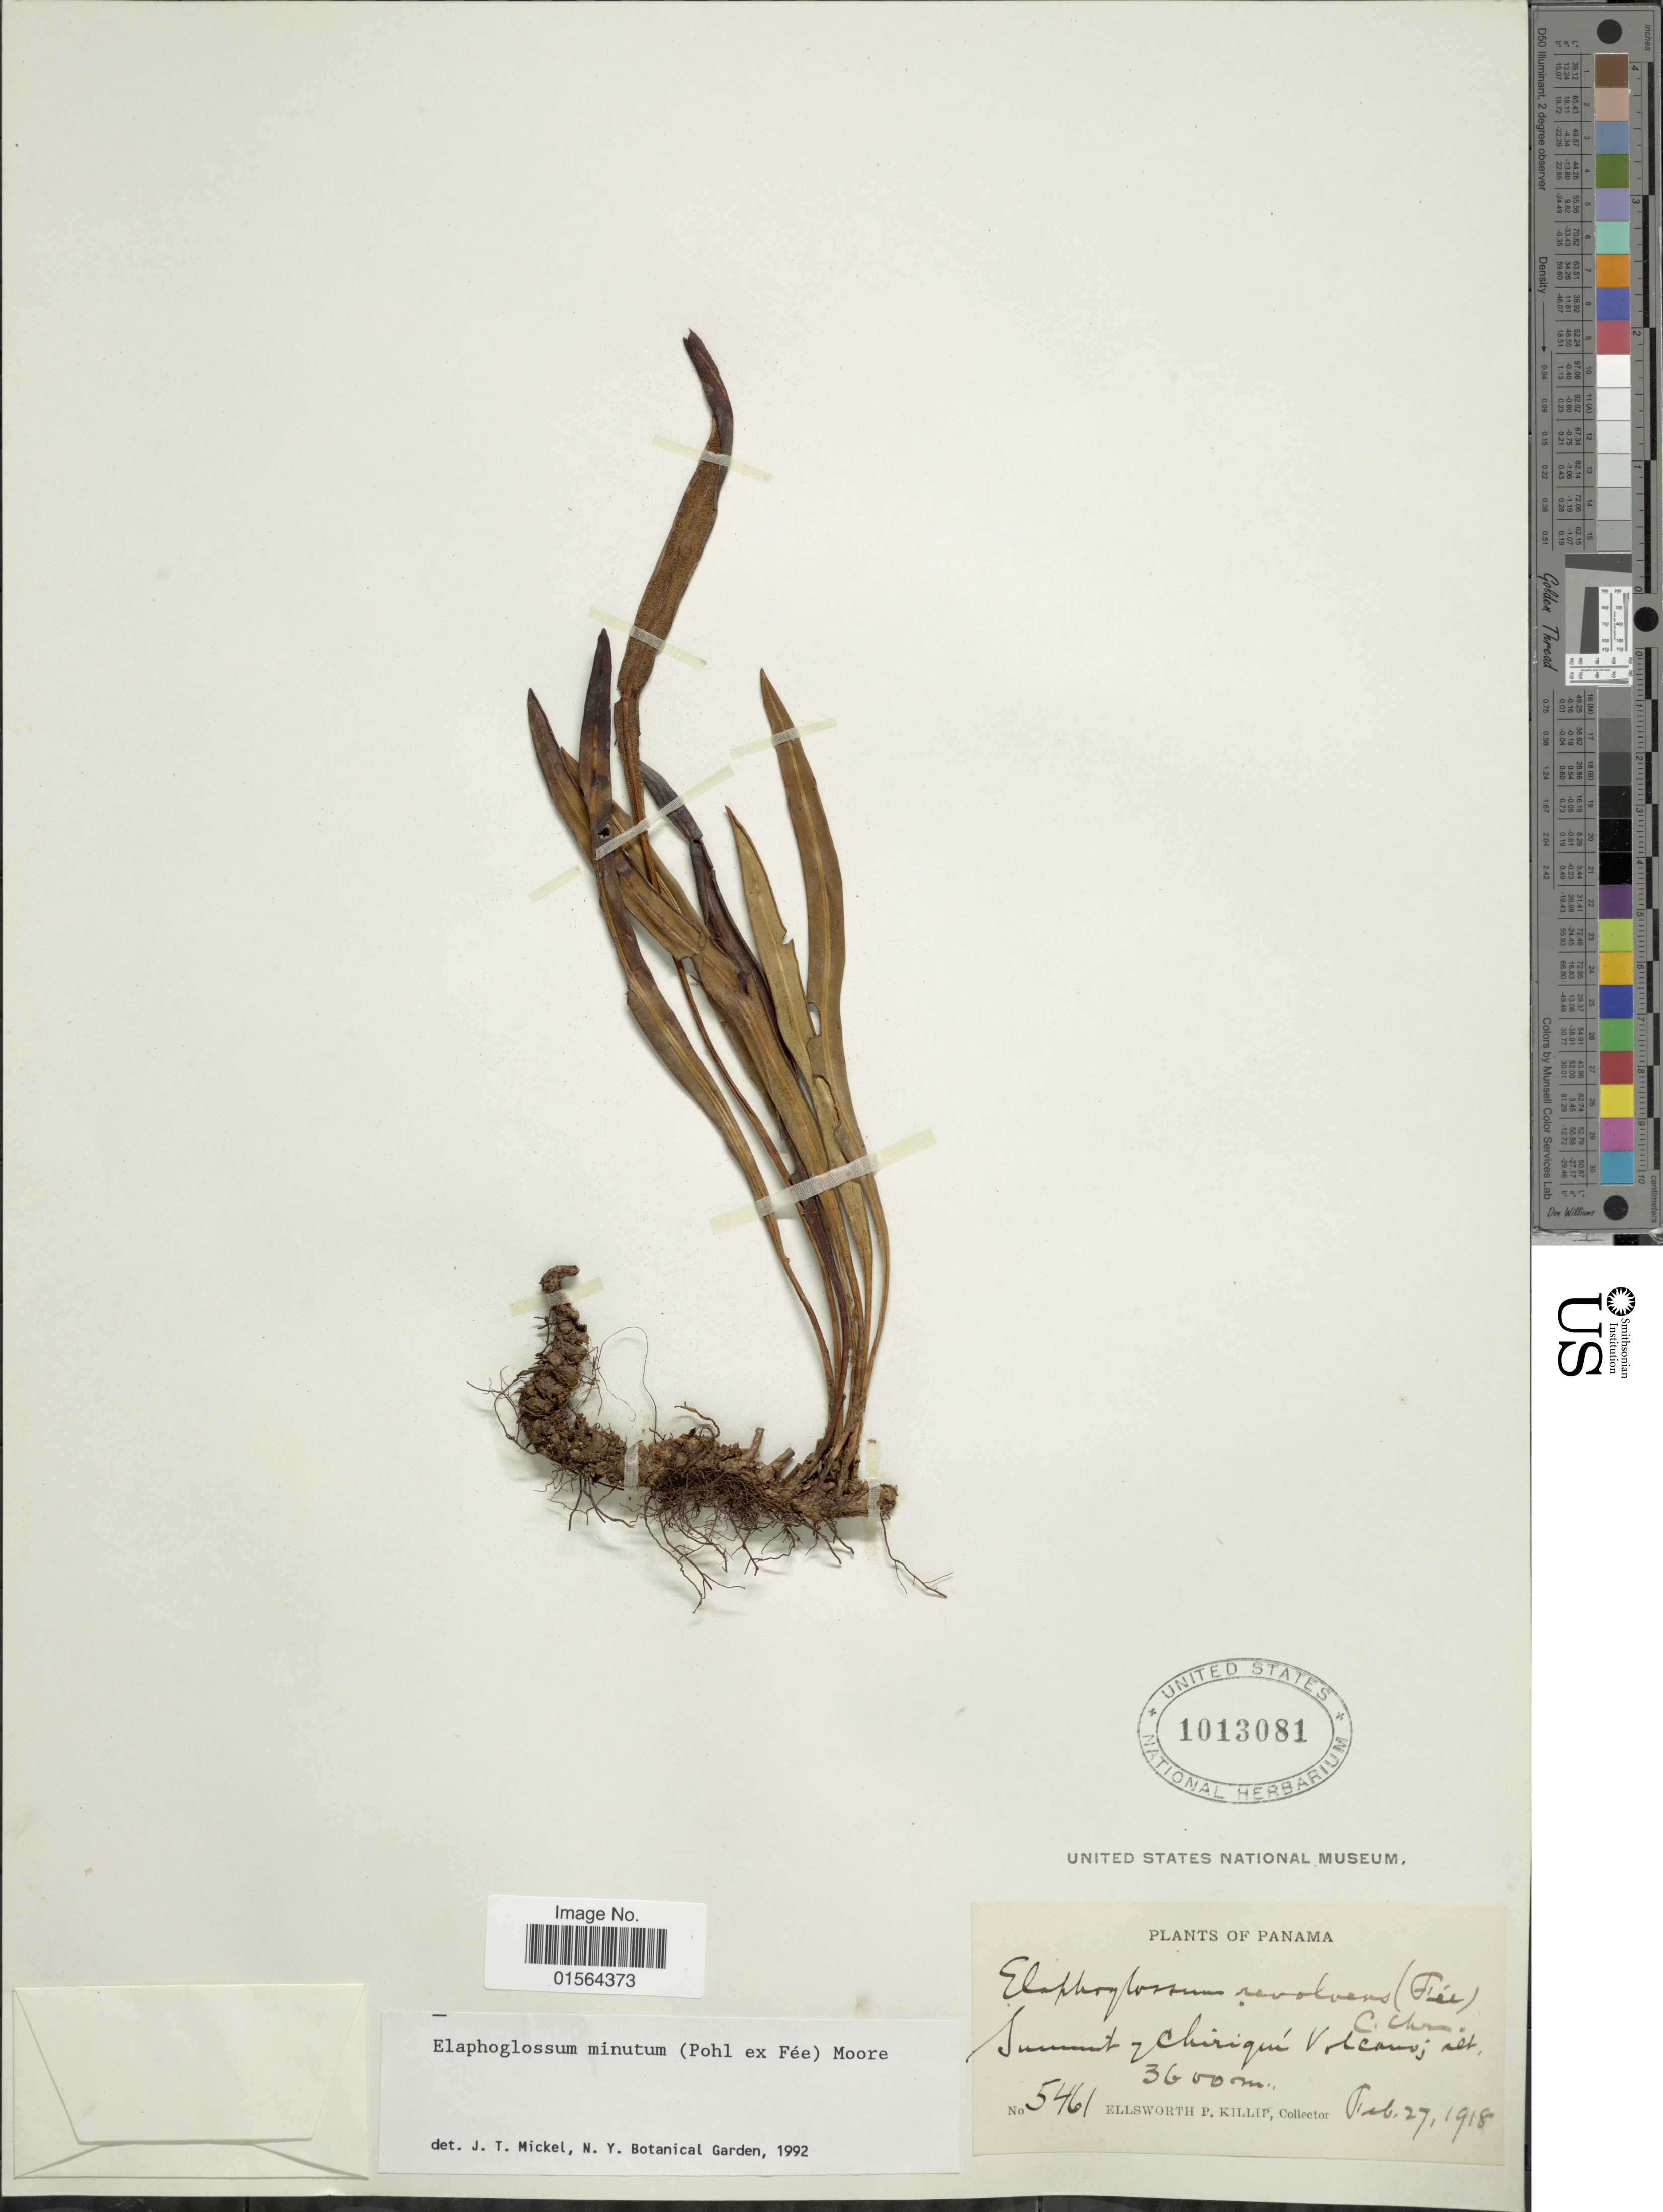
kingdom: Plantae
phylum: Tracheophyta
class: Polypodiopsida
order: Polypodiales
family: Dryopteridaceae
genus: Elaphoglossum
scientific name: Elaphoglossum miniatum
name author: (Christ) Christ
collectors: E. P. Killip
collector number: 5461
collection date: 1918-02-27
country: Panama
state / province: Chiriqui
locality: Summit of Chiriqui Volcano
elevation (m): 3600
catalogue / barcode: US 1013081